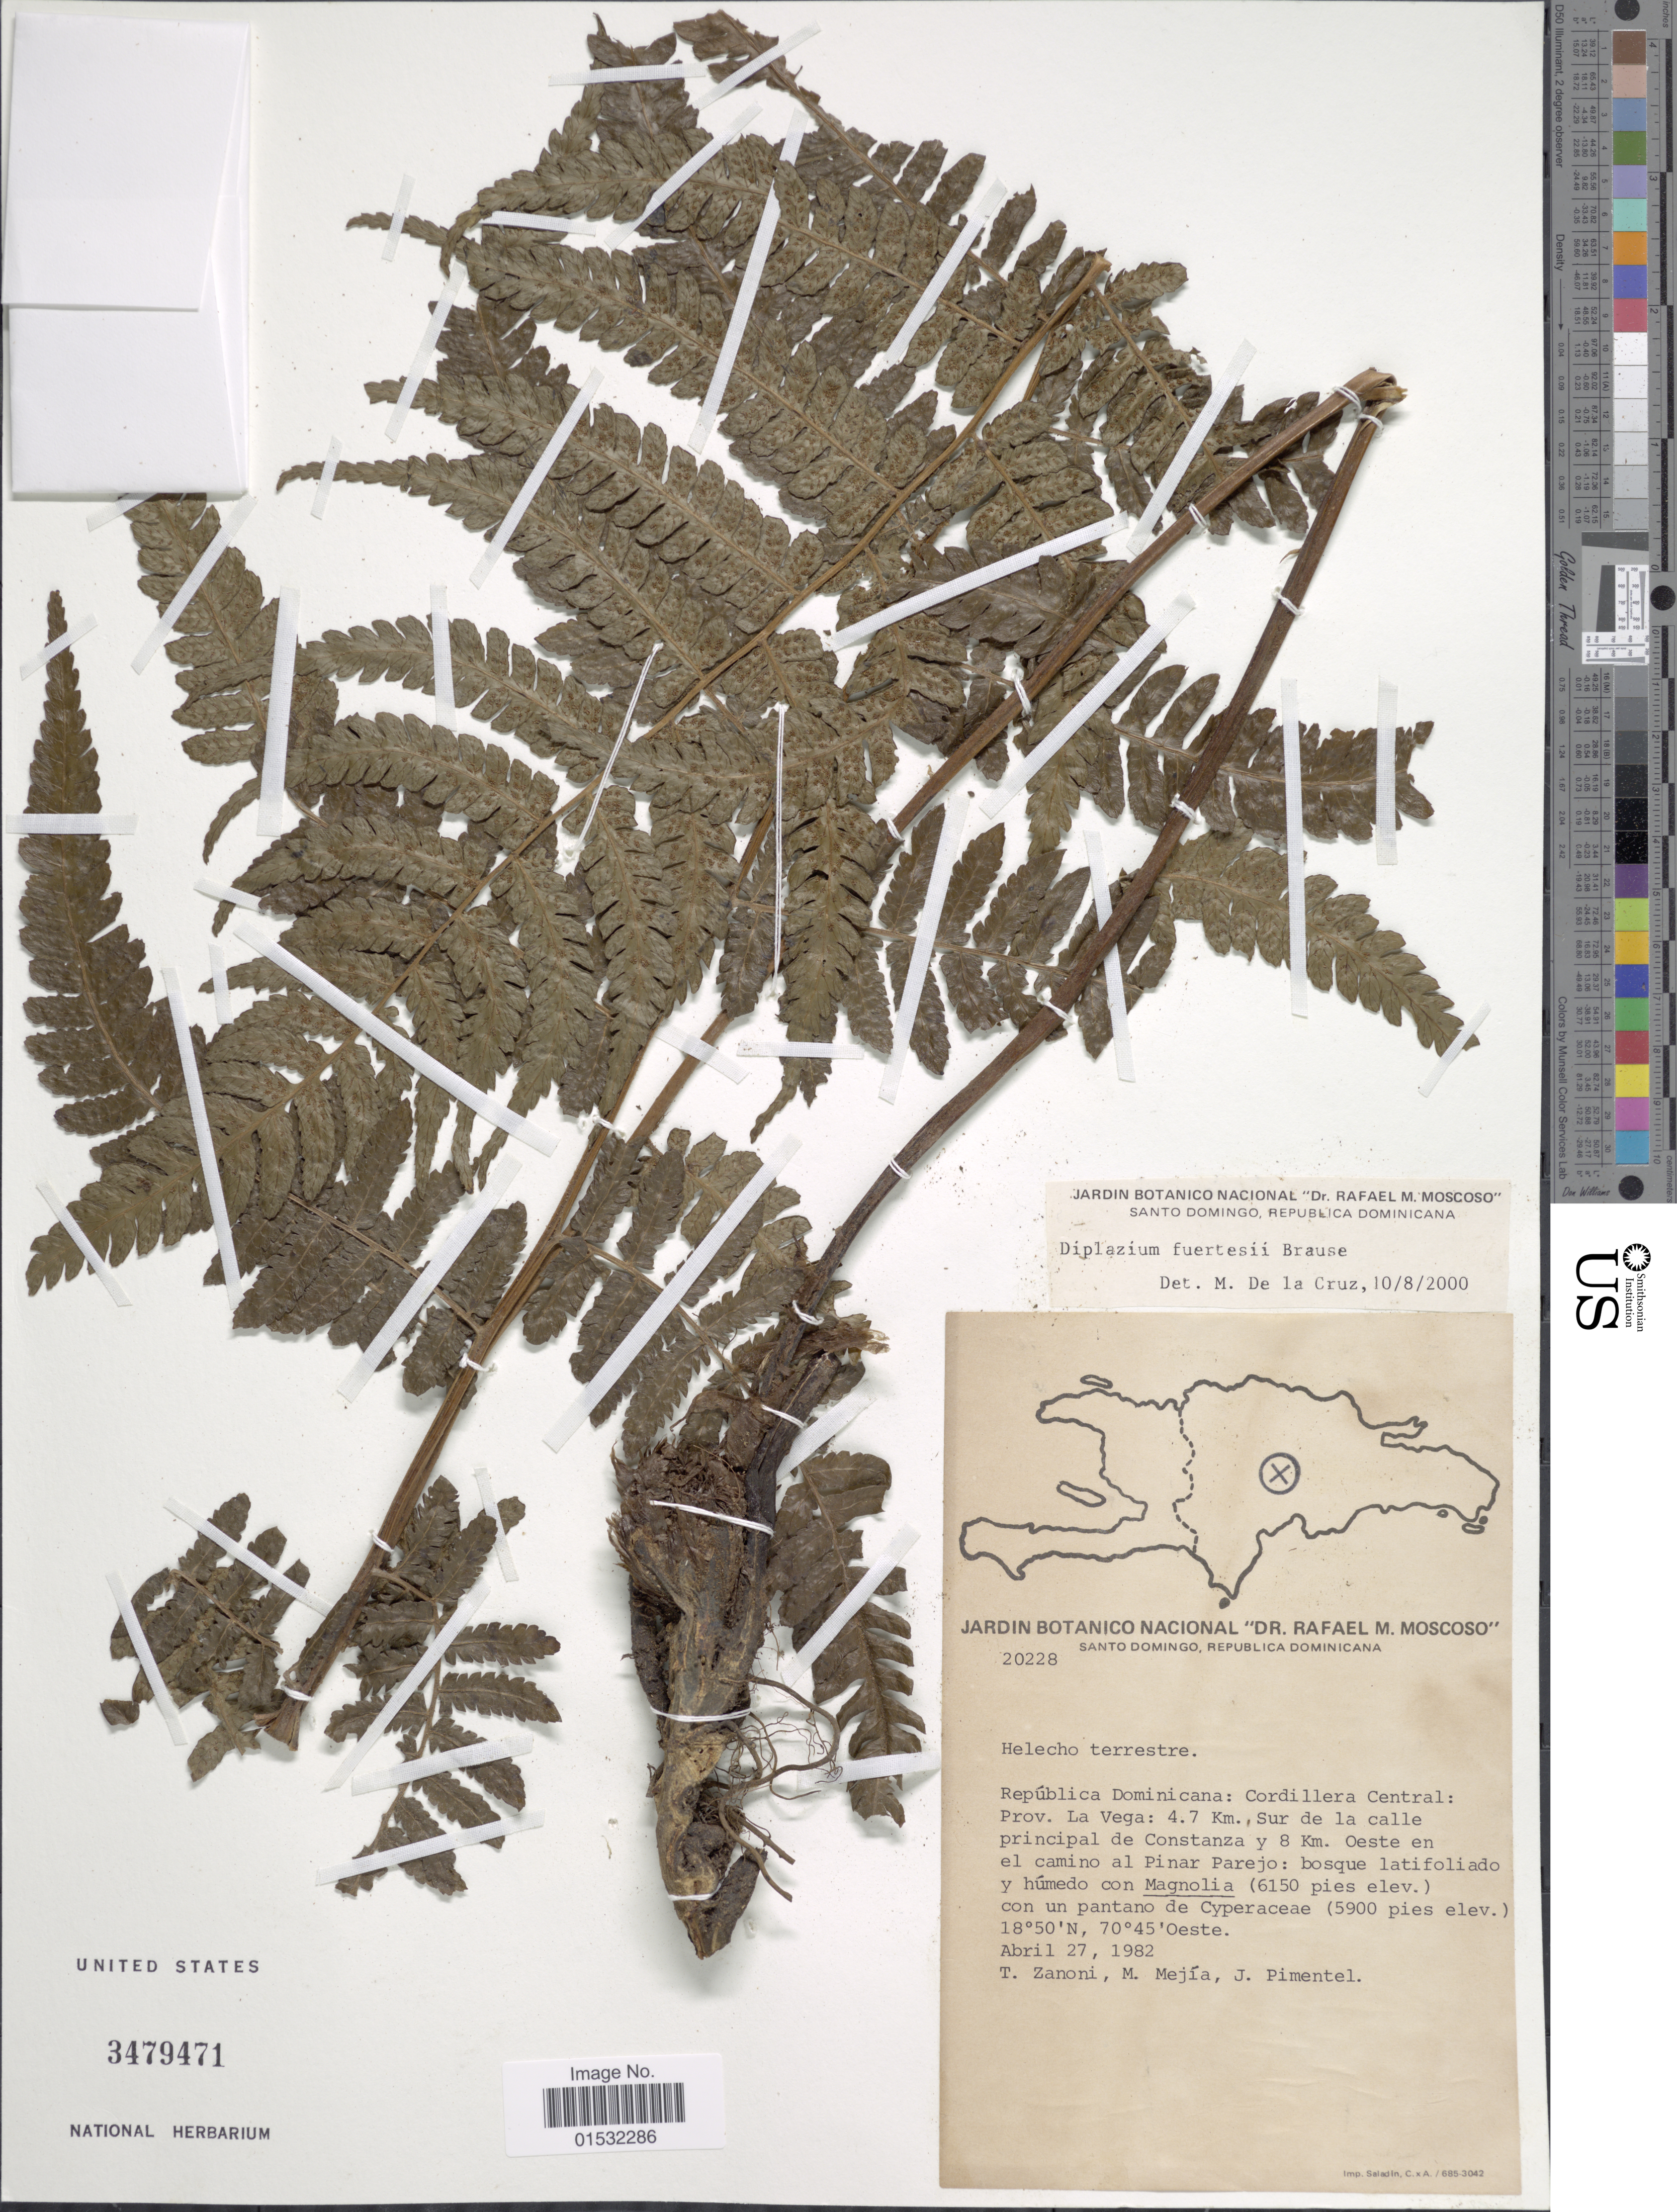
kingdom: Plantae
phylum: Tracheophyta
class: Polypodiopsida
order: Polypodiales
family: Athyriaceae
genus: Diplazium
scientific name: Diplazium fuertesii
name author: Brause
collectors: T. A. Zanoni, M. Mejia & J. Pimentel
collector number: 20228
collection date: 1982-04-27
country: Dominican Republic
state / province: La Vega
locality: Cordillera Central: 4.7 Km., Sur de la calle principal de Costanza y 8 Km. Oeste en el camino al Pinar Parejo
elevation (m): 1798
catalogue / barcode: US 3479471